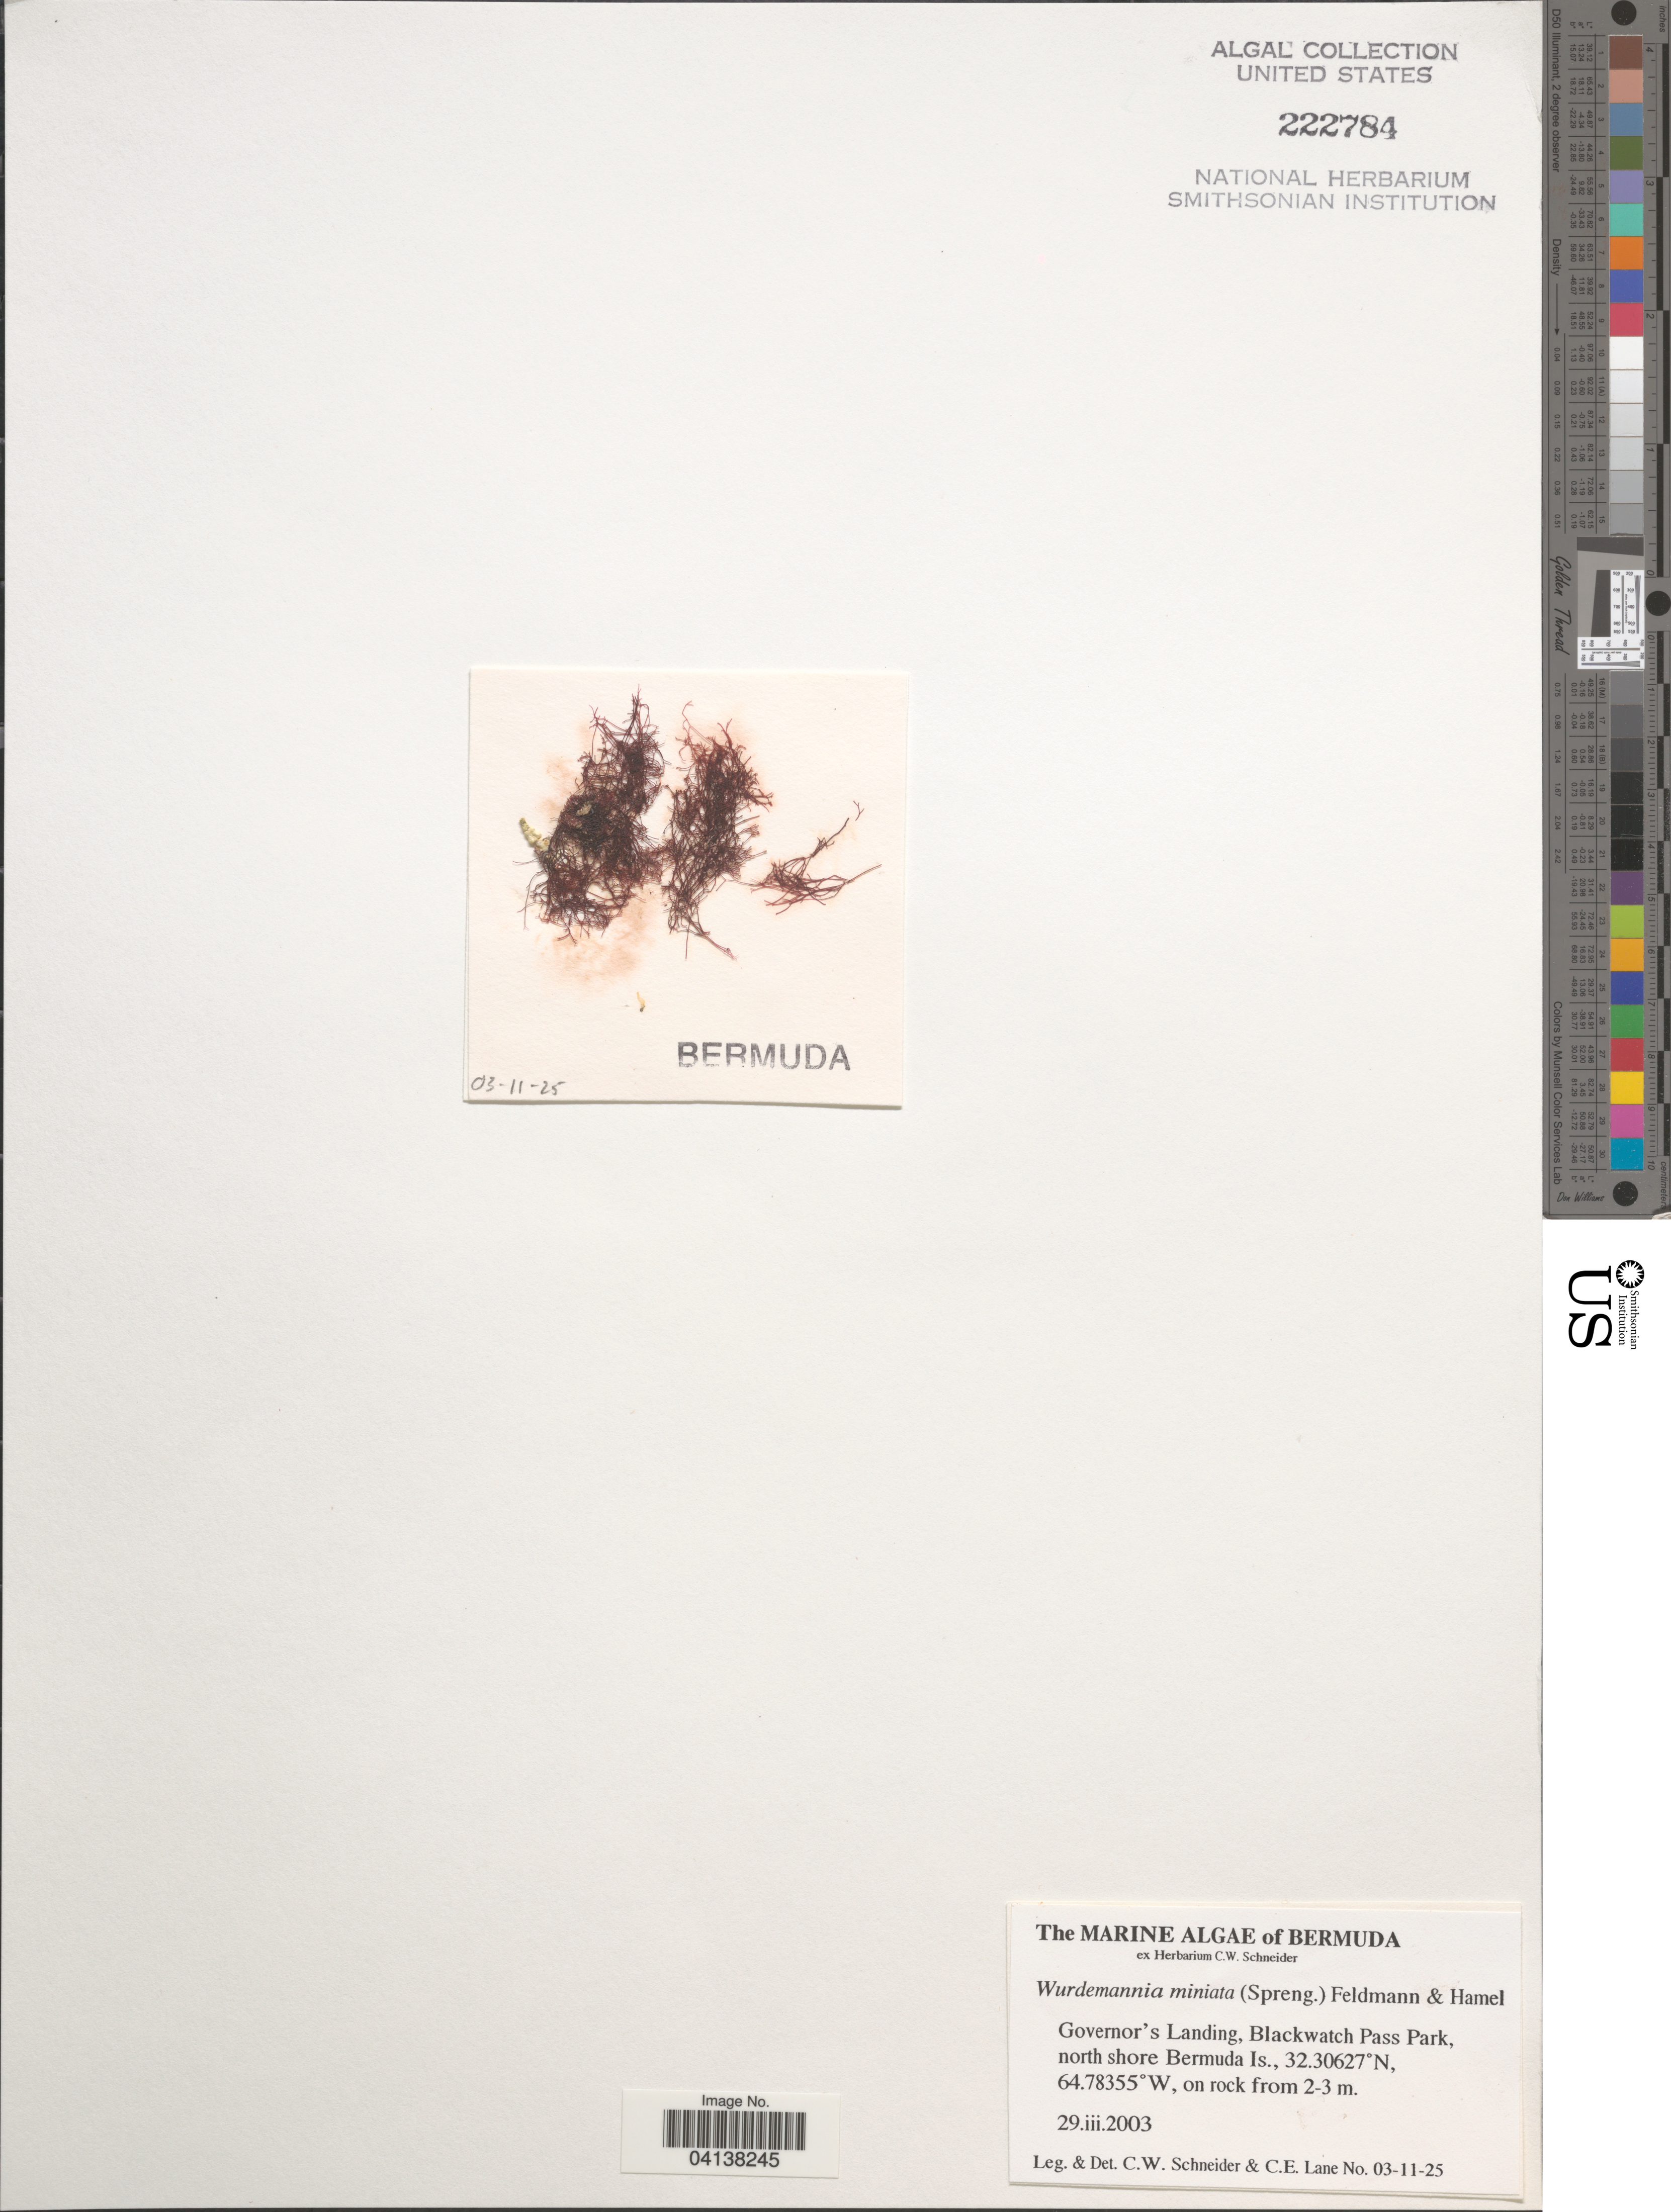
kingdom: Plantae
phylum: Rhodophyta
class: Florideophyceae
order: Gigartinales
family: Solieriaceae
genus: Wurdemannia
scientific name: Wurdemannia miniata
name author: (Spreng.) Feldmann & G. Hamel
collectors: C. W.Schneider & C. E. Lane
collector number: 03-11-25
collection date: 2003-03-29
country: Bermuda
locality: Governor's Landing, Blackwatch Pass Park, north shore Bermuda Is.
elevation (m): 2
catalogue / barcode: US 222784